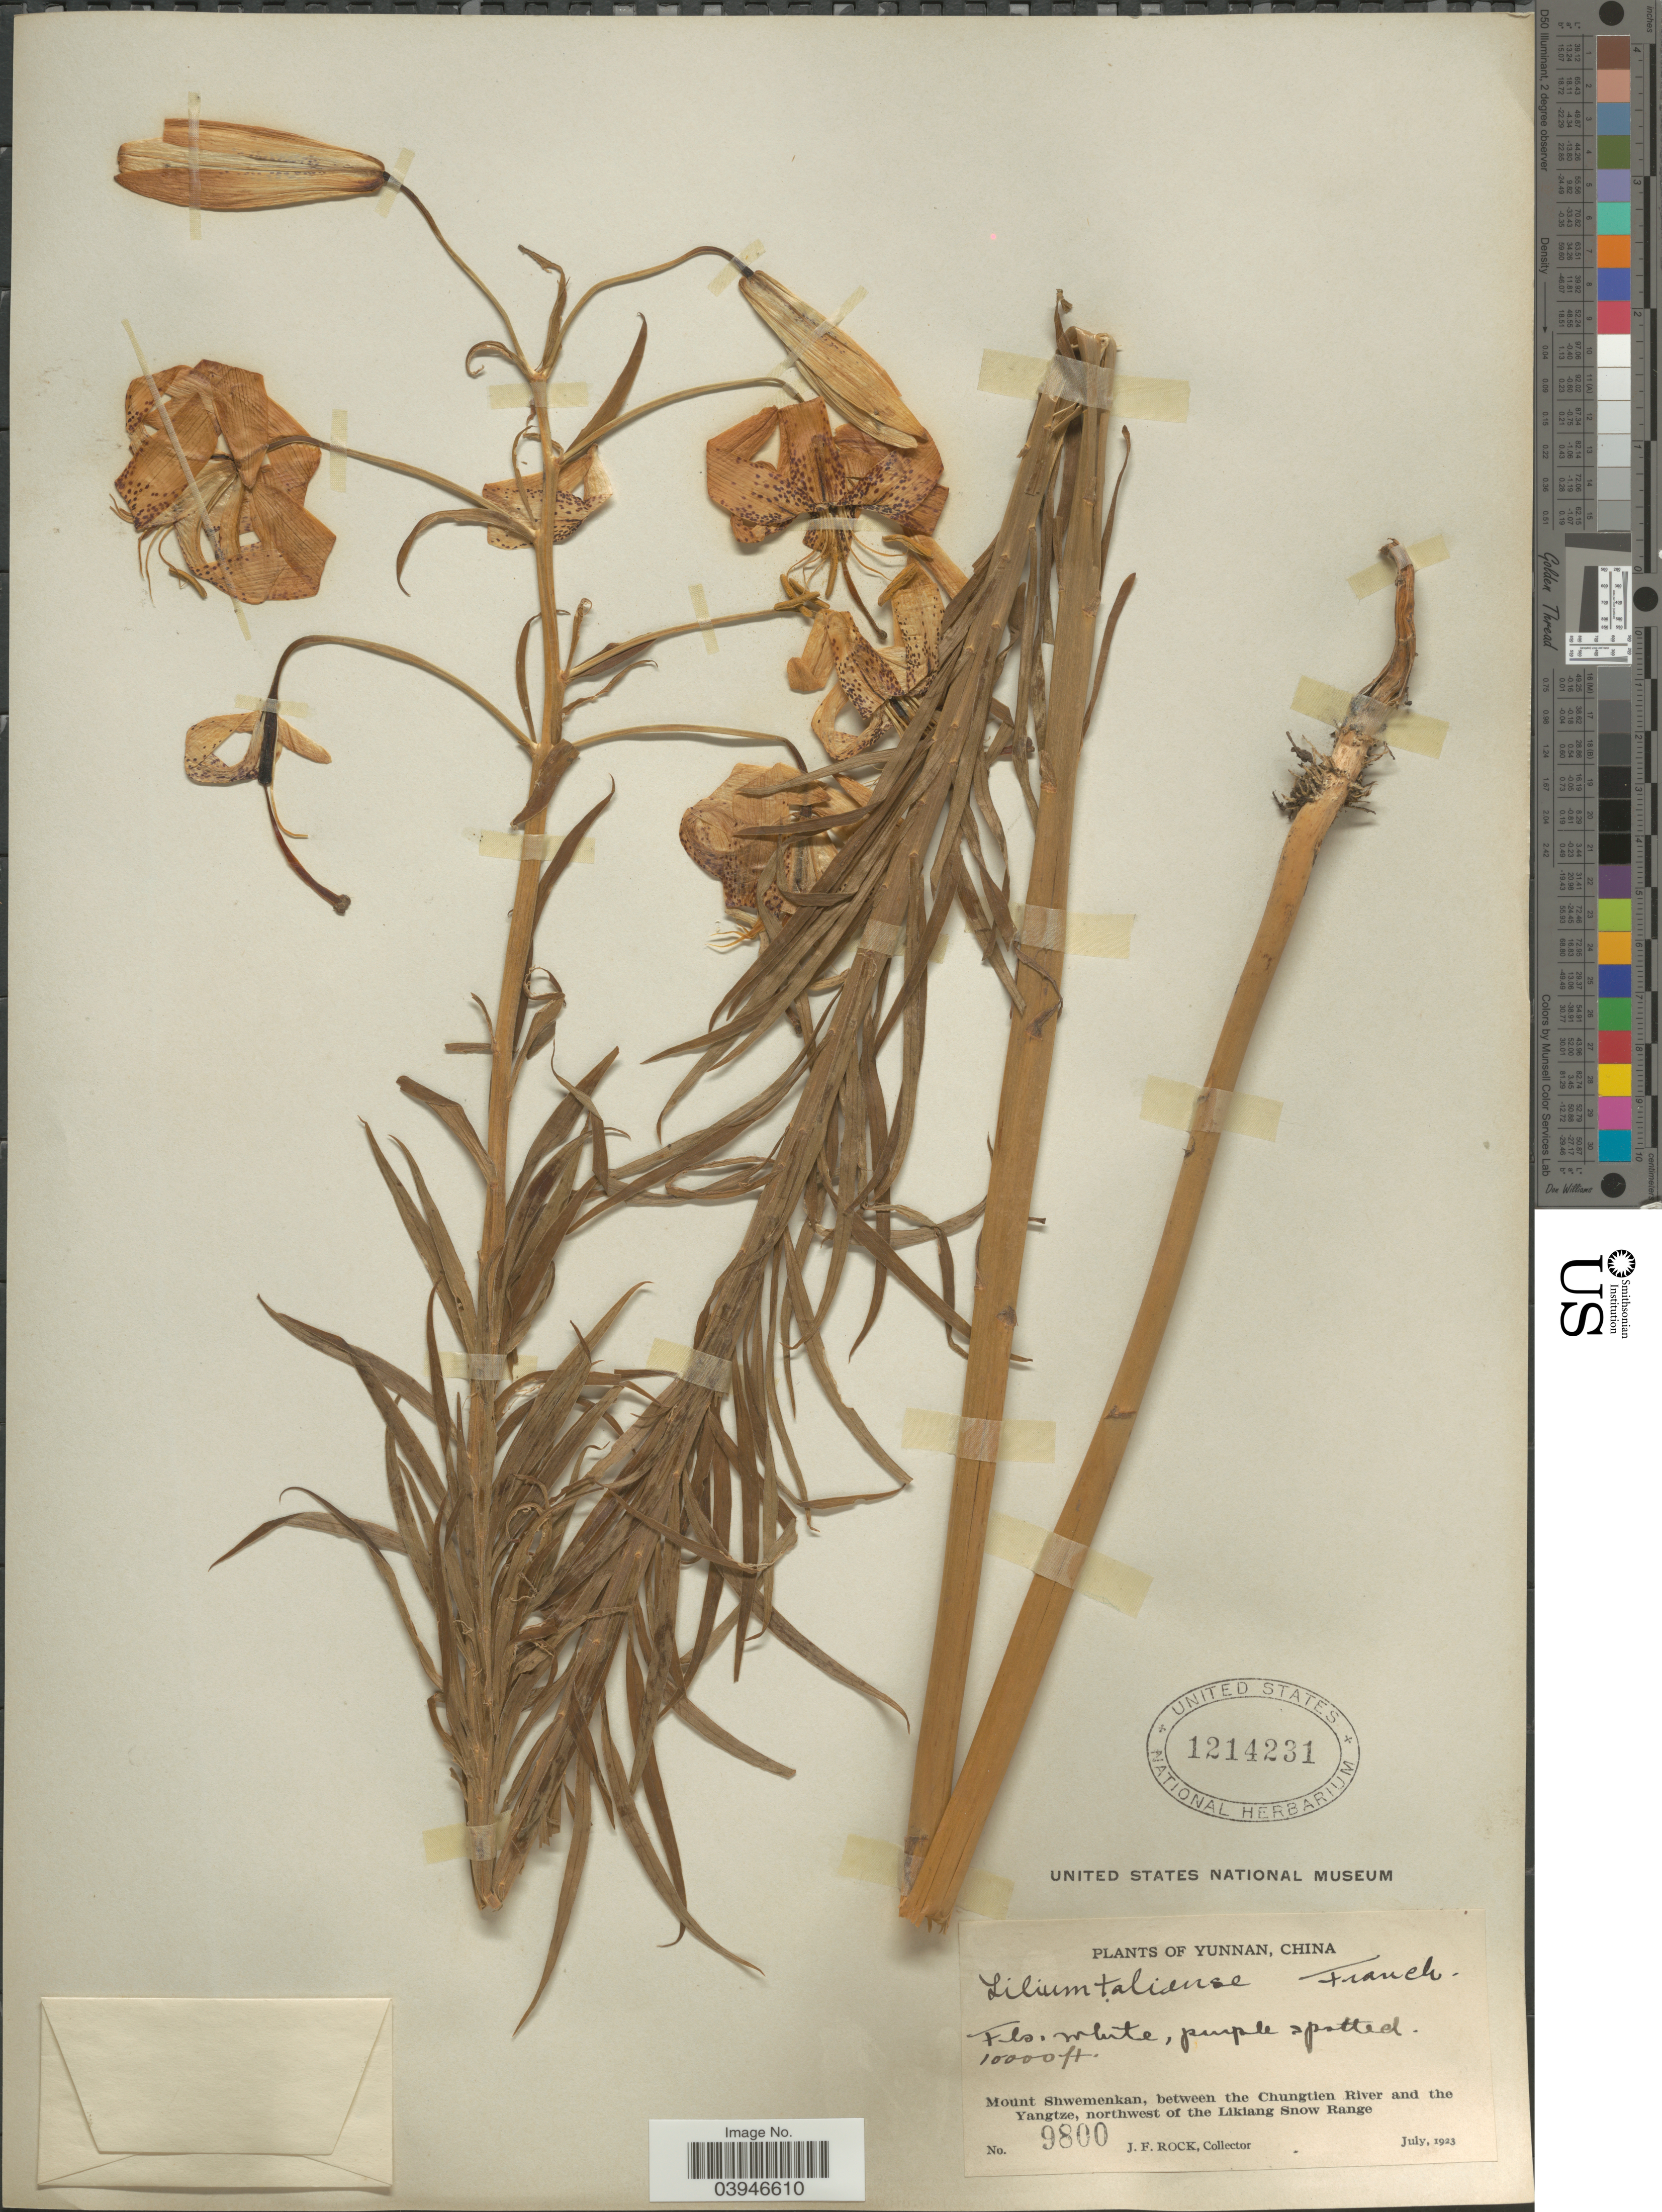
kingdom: Plantae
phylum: Tracheophyta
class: Liliopsida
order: Liliales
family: Liliaceae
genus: Lilium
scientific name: Lilium taliense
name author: Franch.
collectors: J. Rock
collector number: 9800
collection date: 1923-07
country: China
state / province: Yunnan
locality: Mount Shwemenkan, between the Chungtien River and the Yangtze, northwest of the Likiang Snow Range.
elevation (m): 3048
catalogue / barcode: US 1214231